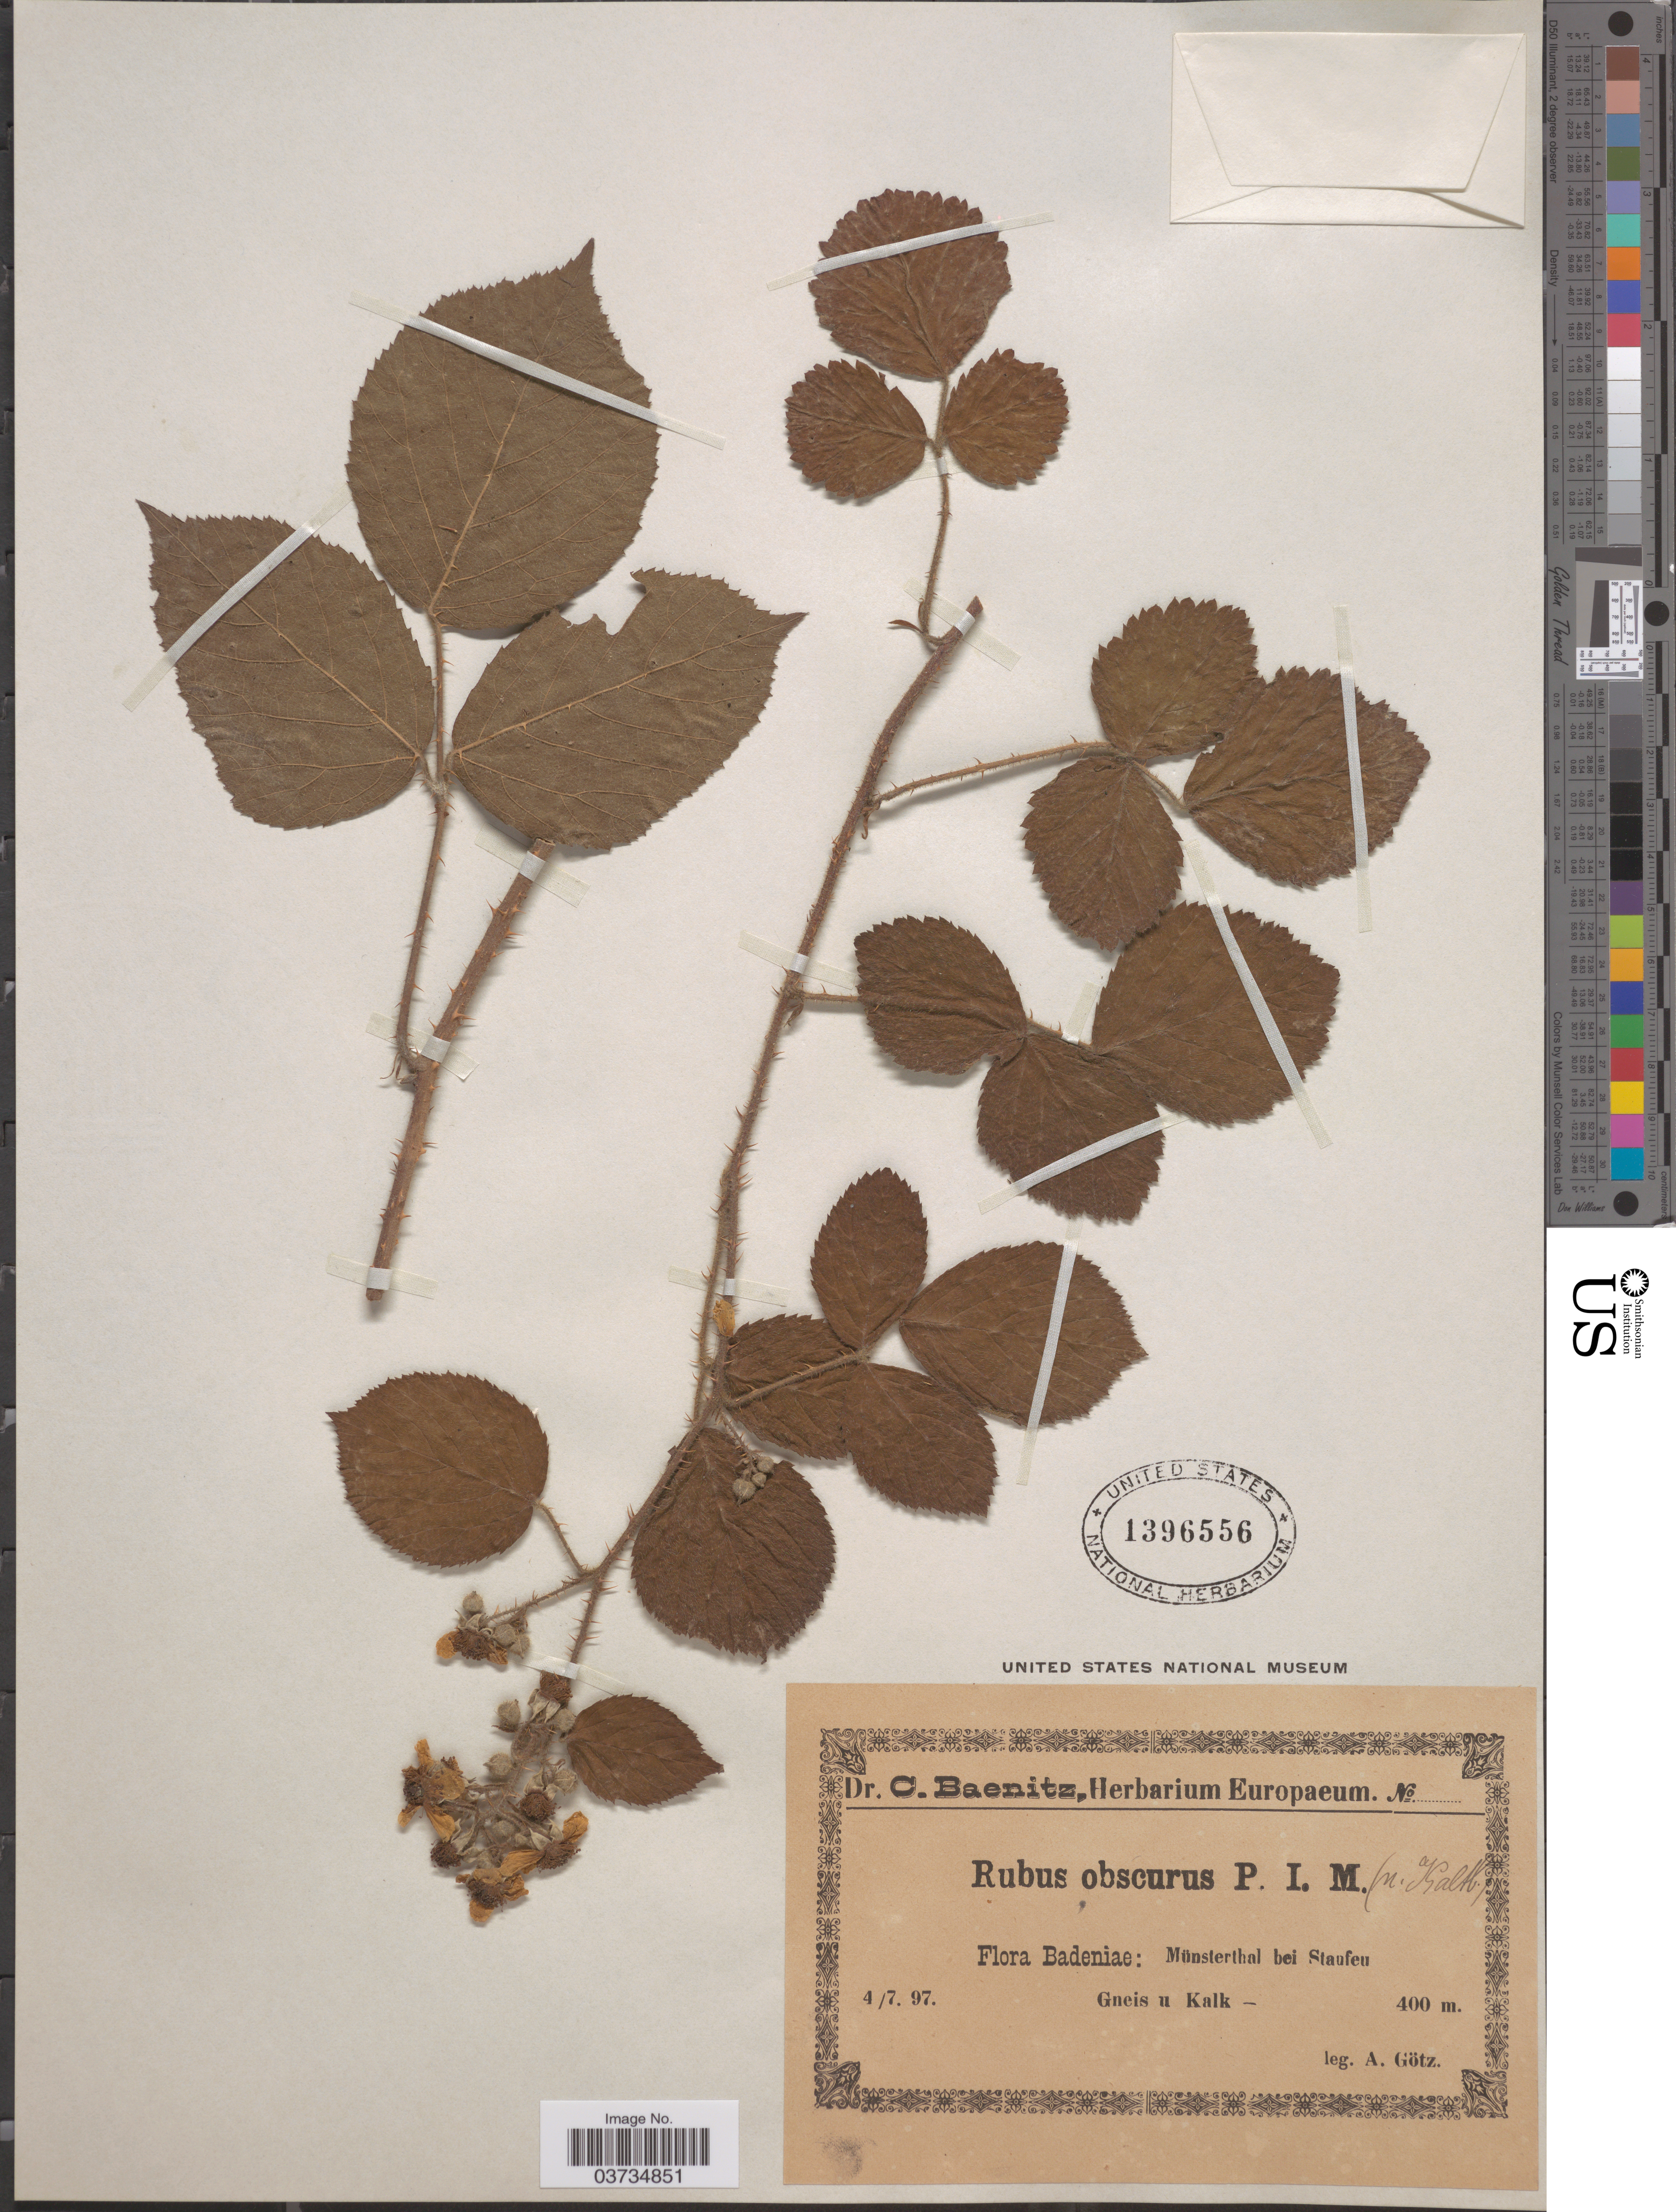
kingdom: Plantae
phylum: Tracheophyta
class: Magnoliopsida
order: Rosales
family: Rosaceae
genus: Rubus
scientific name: Rubus obscurus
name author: Kaltenb.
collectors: A. Götz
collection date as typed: Transcribed d/m/y: 4/7/97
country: Germany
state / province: Baden-Württemberg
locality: Badeniae: Münsterthal bei Staufen.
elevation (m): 400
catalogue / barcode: US 1396556